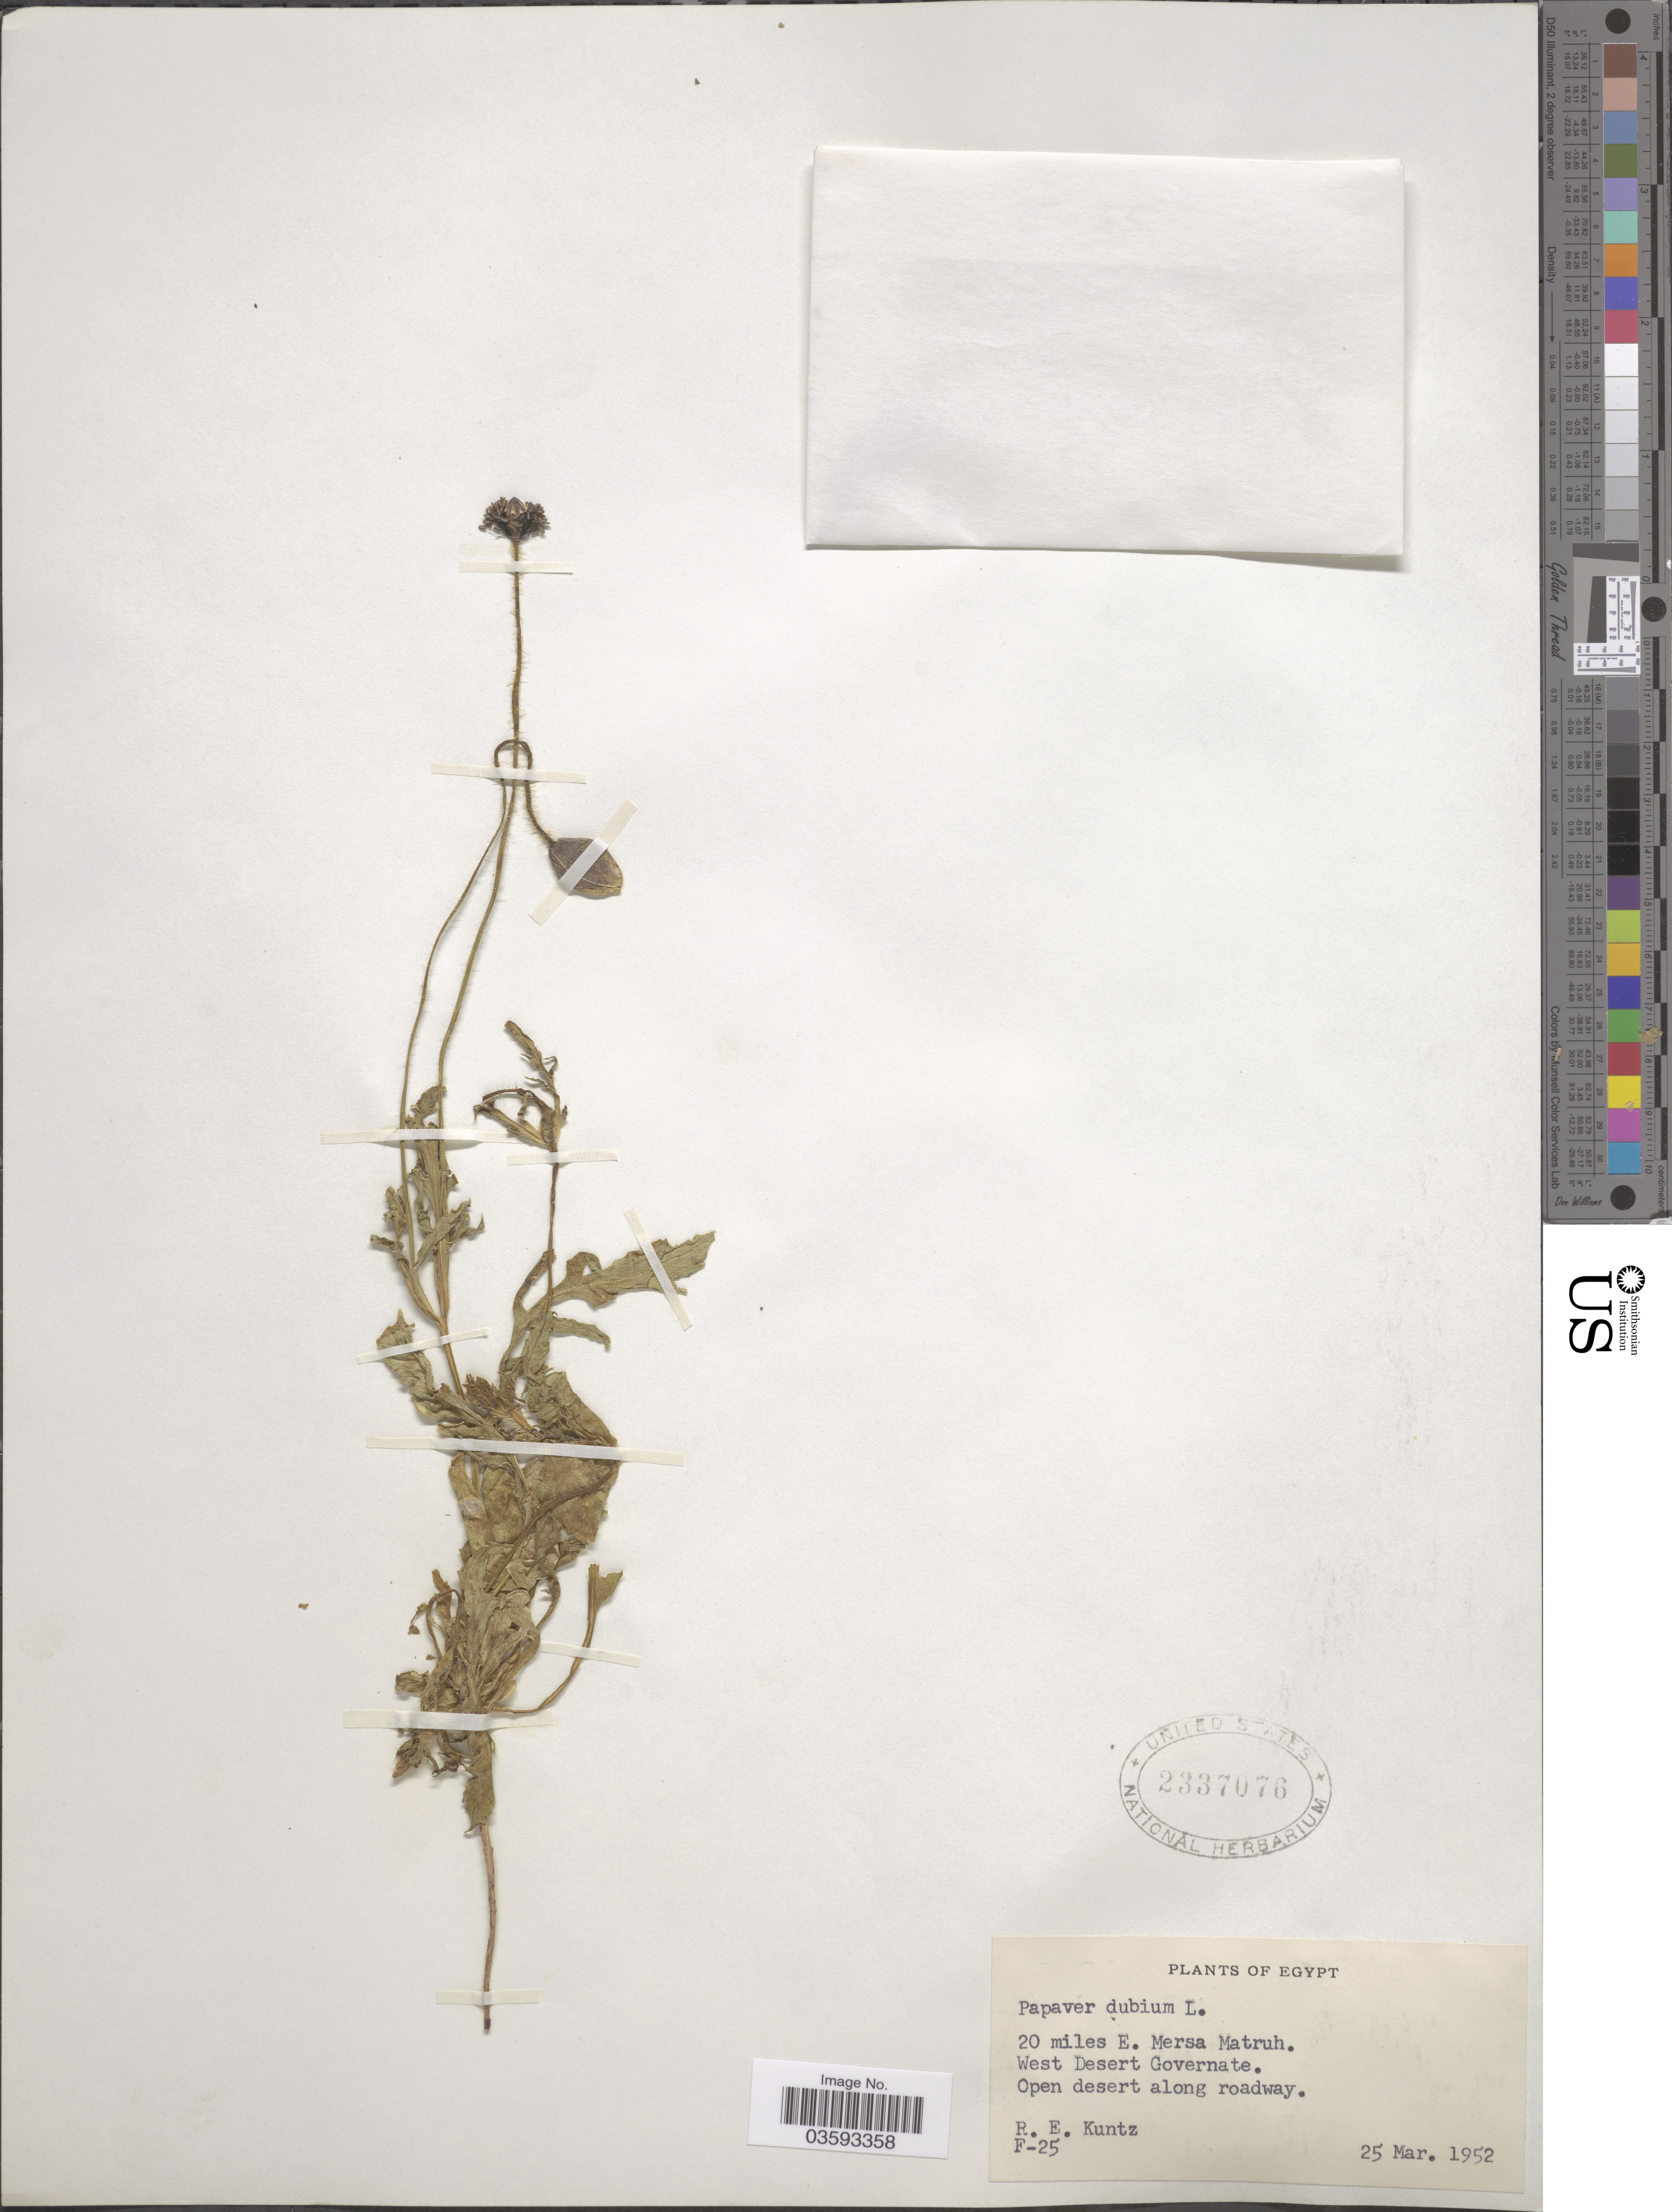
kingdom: Plantae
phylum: Tracheophyta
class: Magnoliopsida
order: Ranunculales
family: Papaveraceae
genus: Papaver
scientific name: Papaver dubium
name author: L.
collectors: R. E. Kuntz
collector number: F-25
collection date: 1952-03-25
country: Egypt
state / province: Matruh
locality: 20 miles E. Mersa Matruh. West Desert Governate. Open desert along roadway.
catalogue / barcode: US 2337076